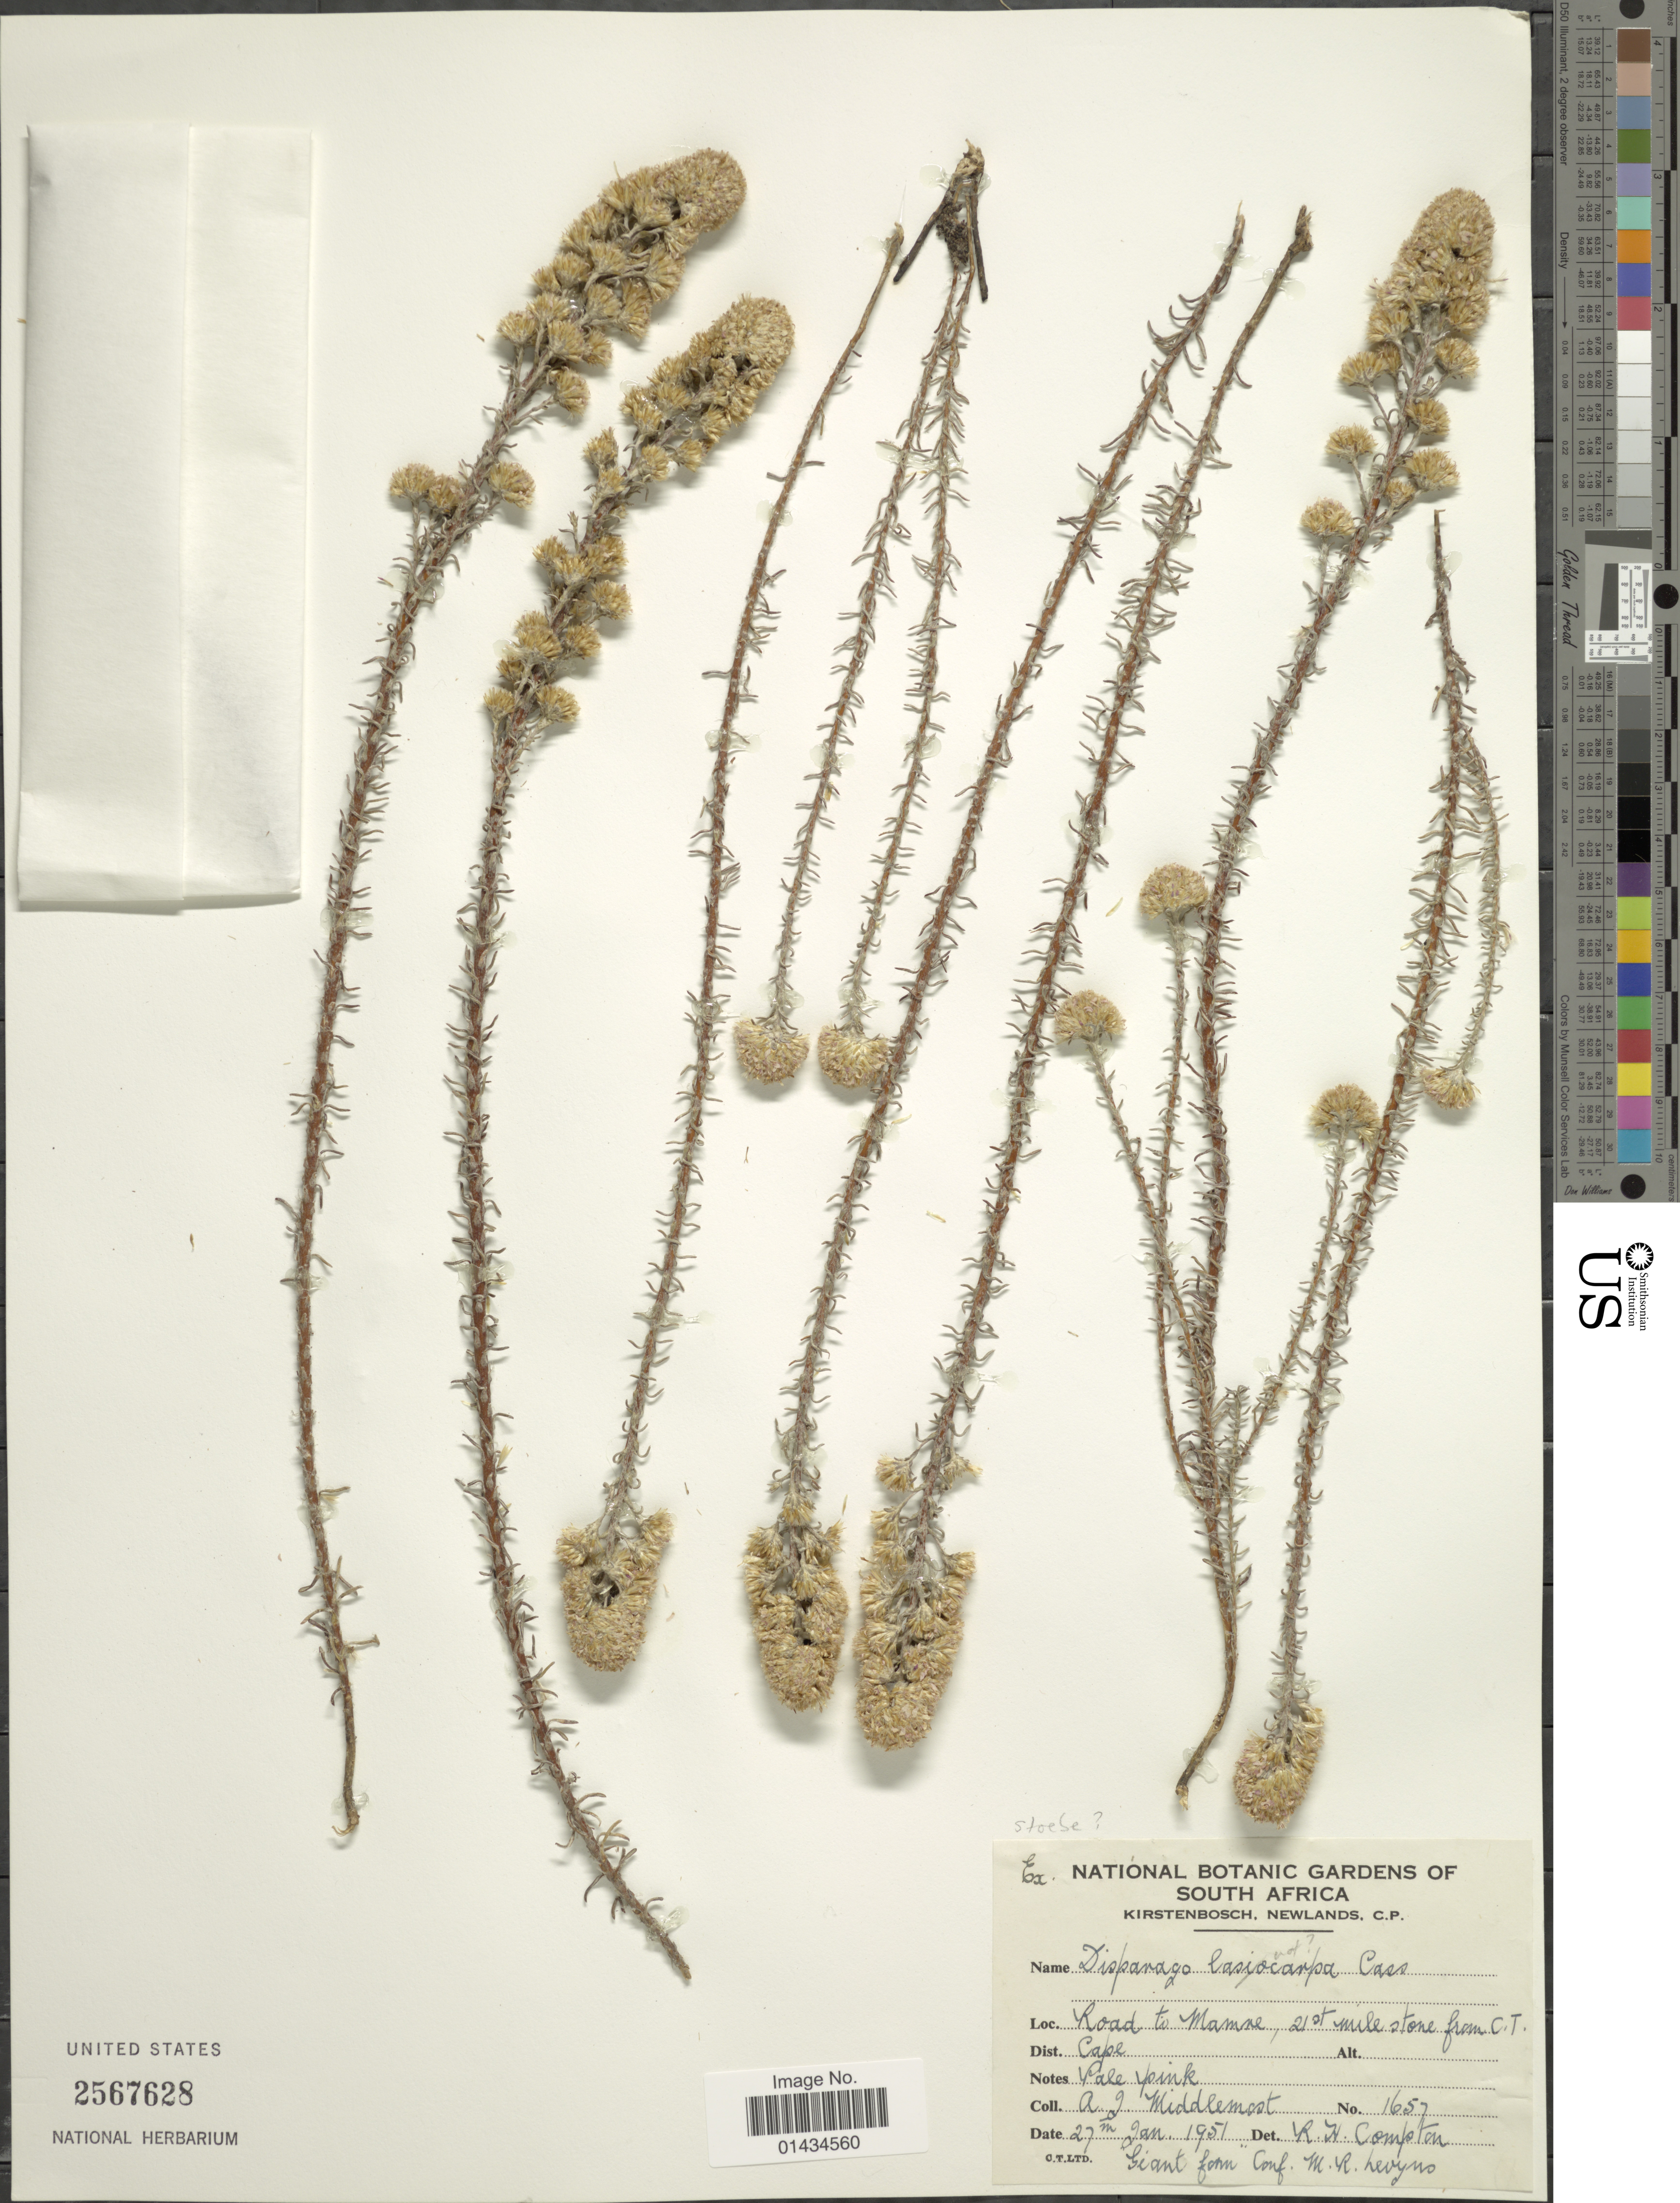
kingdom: Plantae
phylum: Tracheophyta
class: Magnoliopsida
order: Asterales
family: Asteraceae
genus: Stoebe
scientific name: Stoebe sp.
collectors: A. Middlemost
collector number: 1657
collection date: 1951-01-27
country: South Africa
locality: Road to Mamne, 21 st mile stone from C.T., Dist. Cape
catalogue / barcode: US 2567628